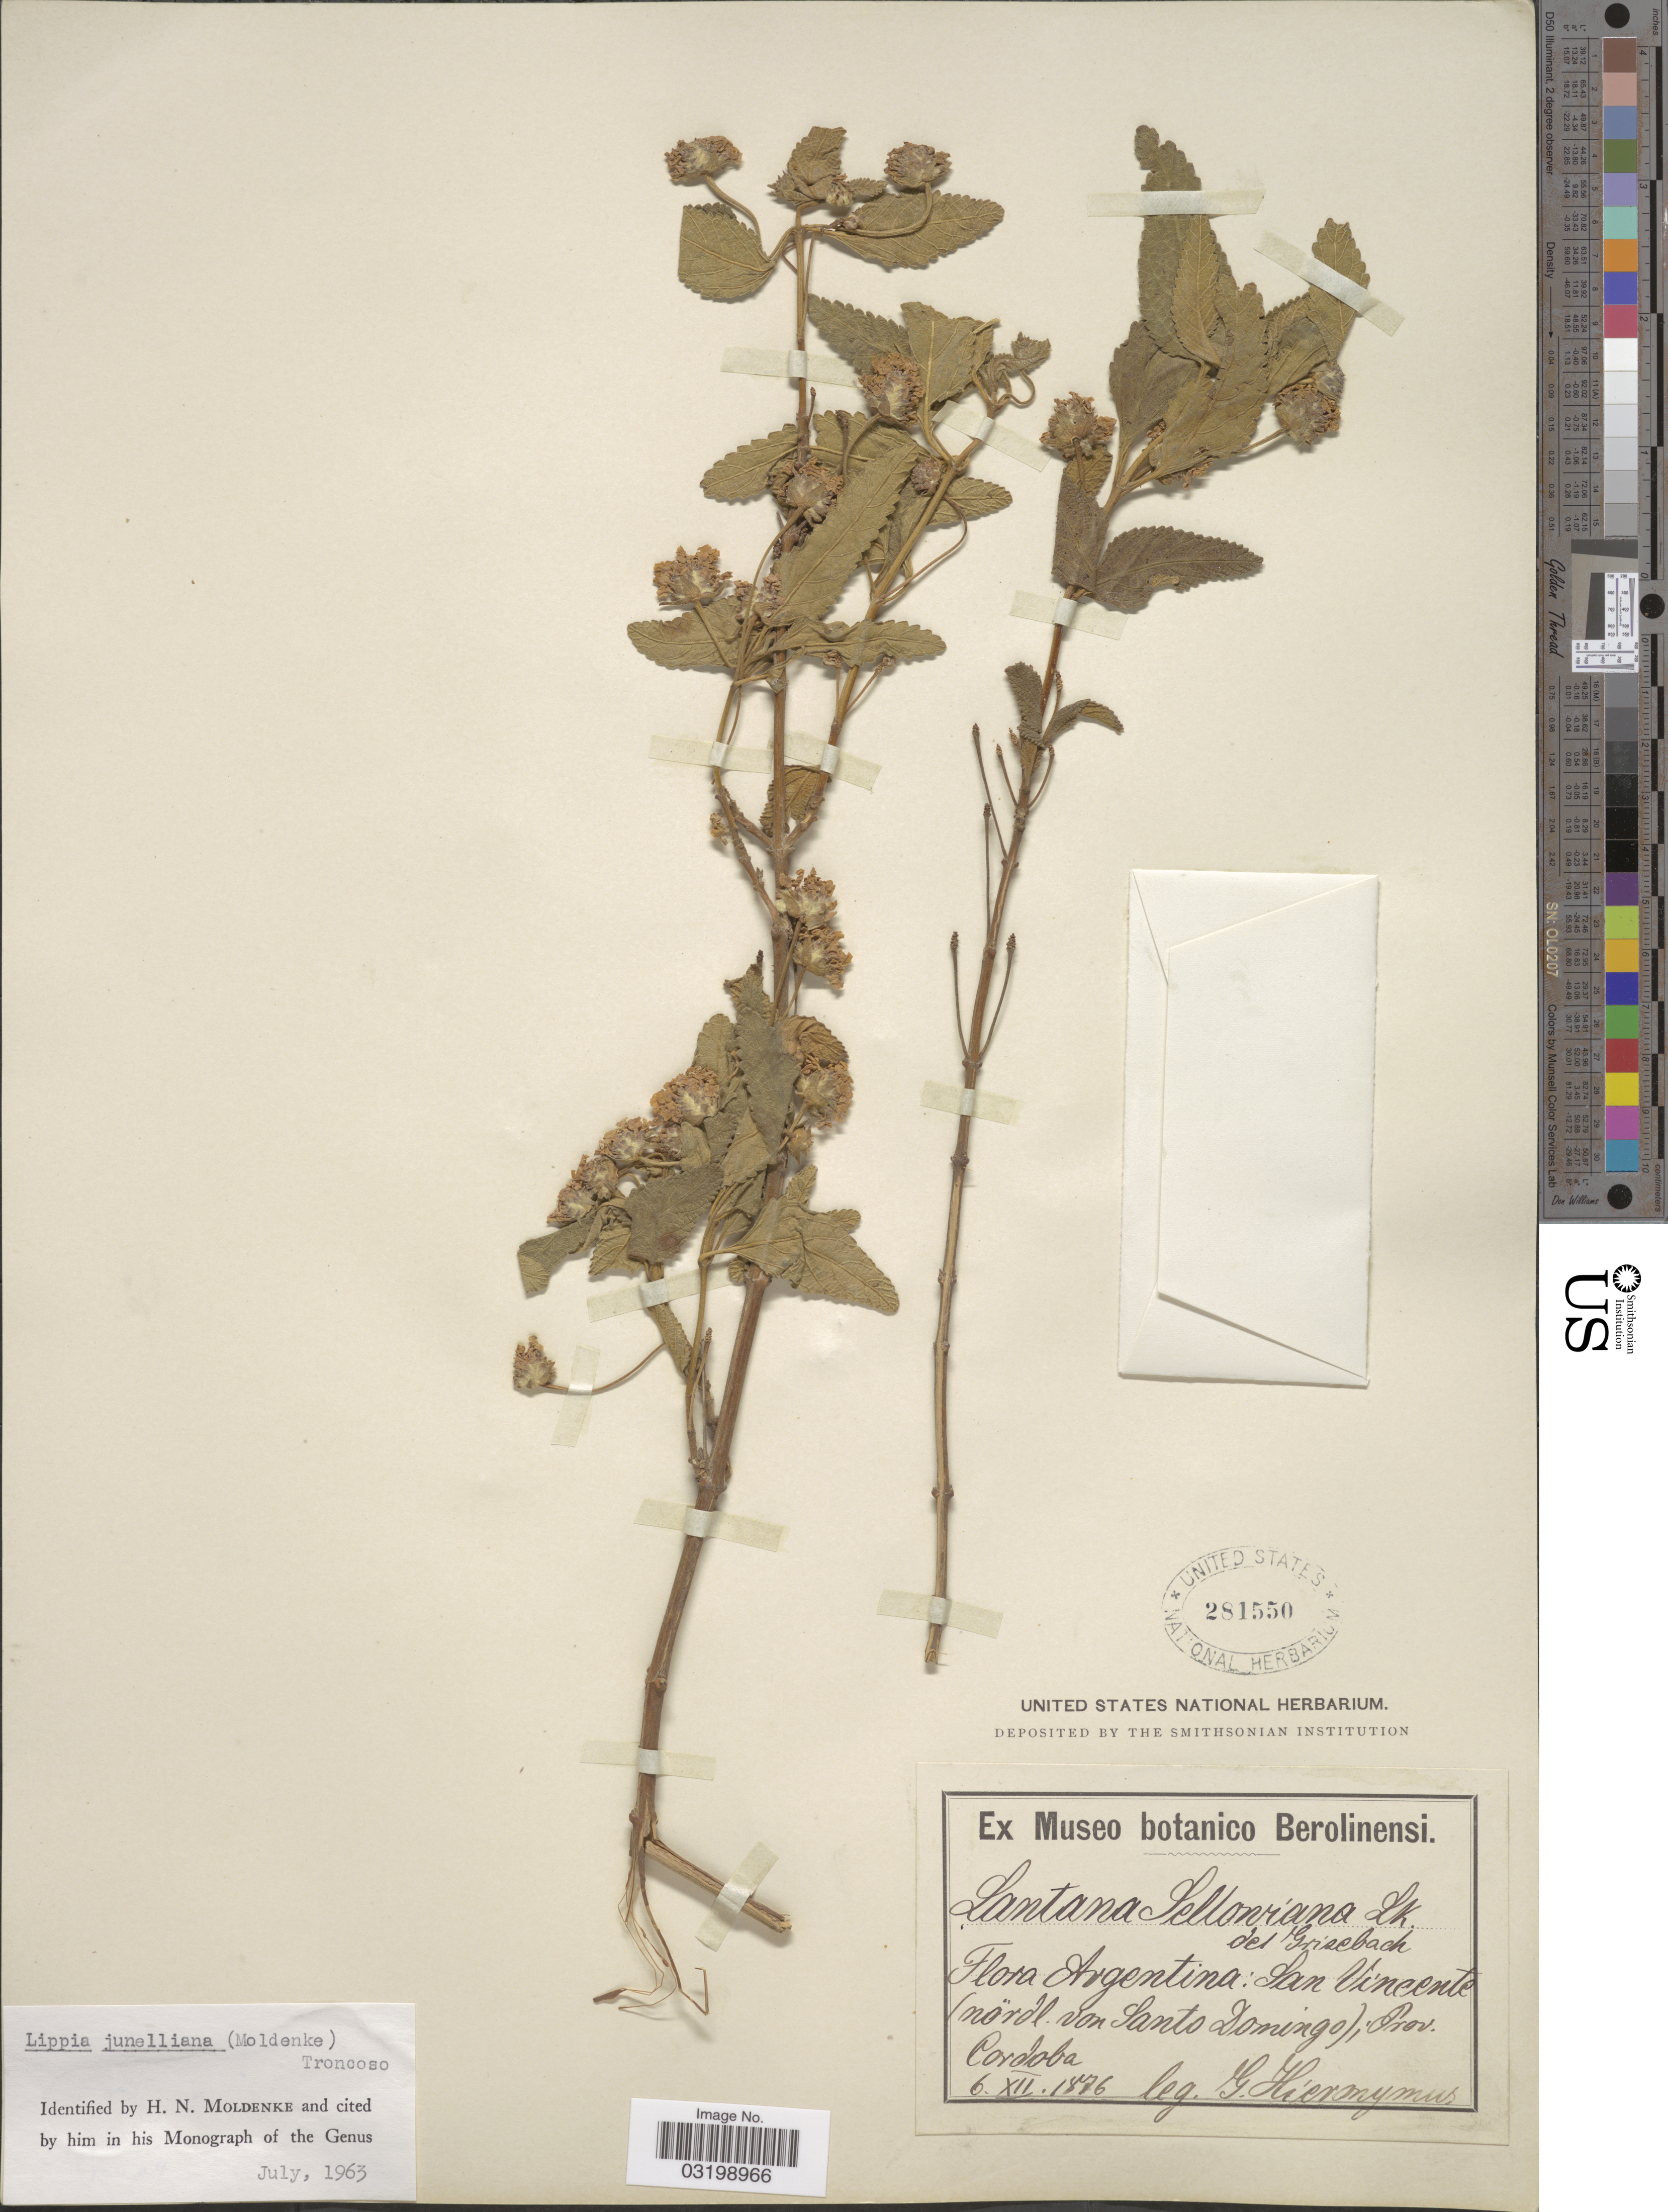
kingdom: Plantae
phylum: Tracheophyta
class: Magnoliopsida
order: Lamiales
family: Verbenaceae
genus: Lippia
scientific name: Lippia junelliana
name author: (Moldenke) Tronc.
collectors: G. H. Hieronymus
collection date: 1876-12-06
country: Argentina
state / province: Cordoba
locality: San Vincente (nördl. von Santo Domingo).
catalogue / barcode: US 281550